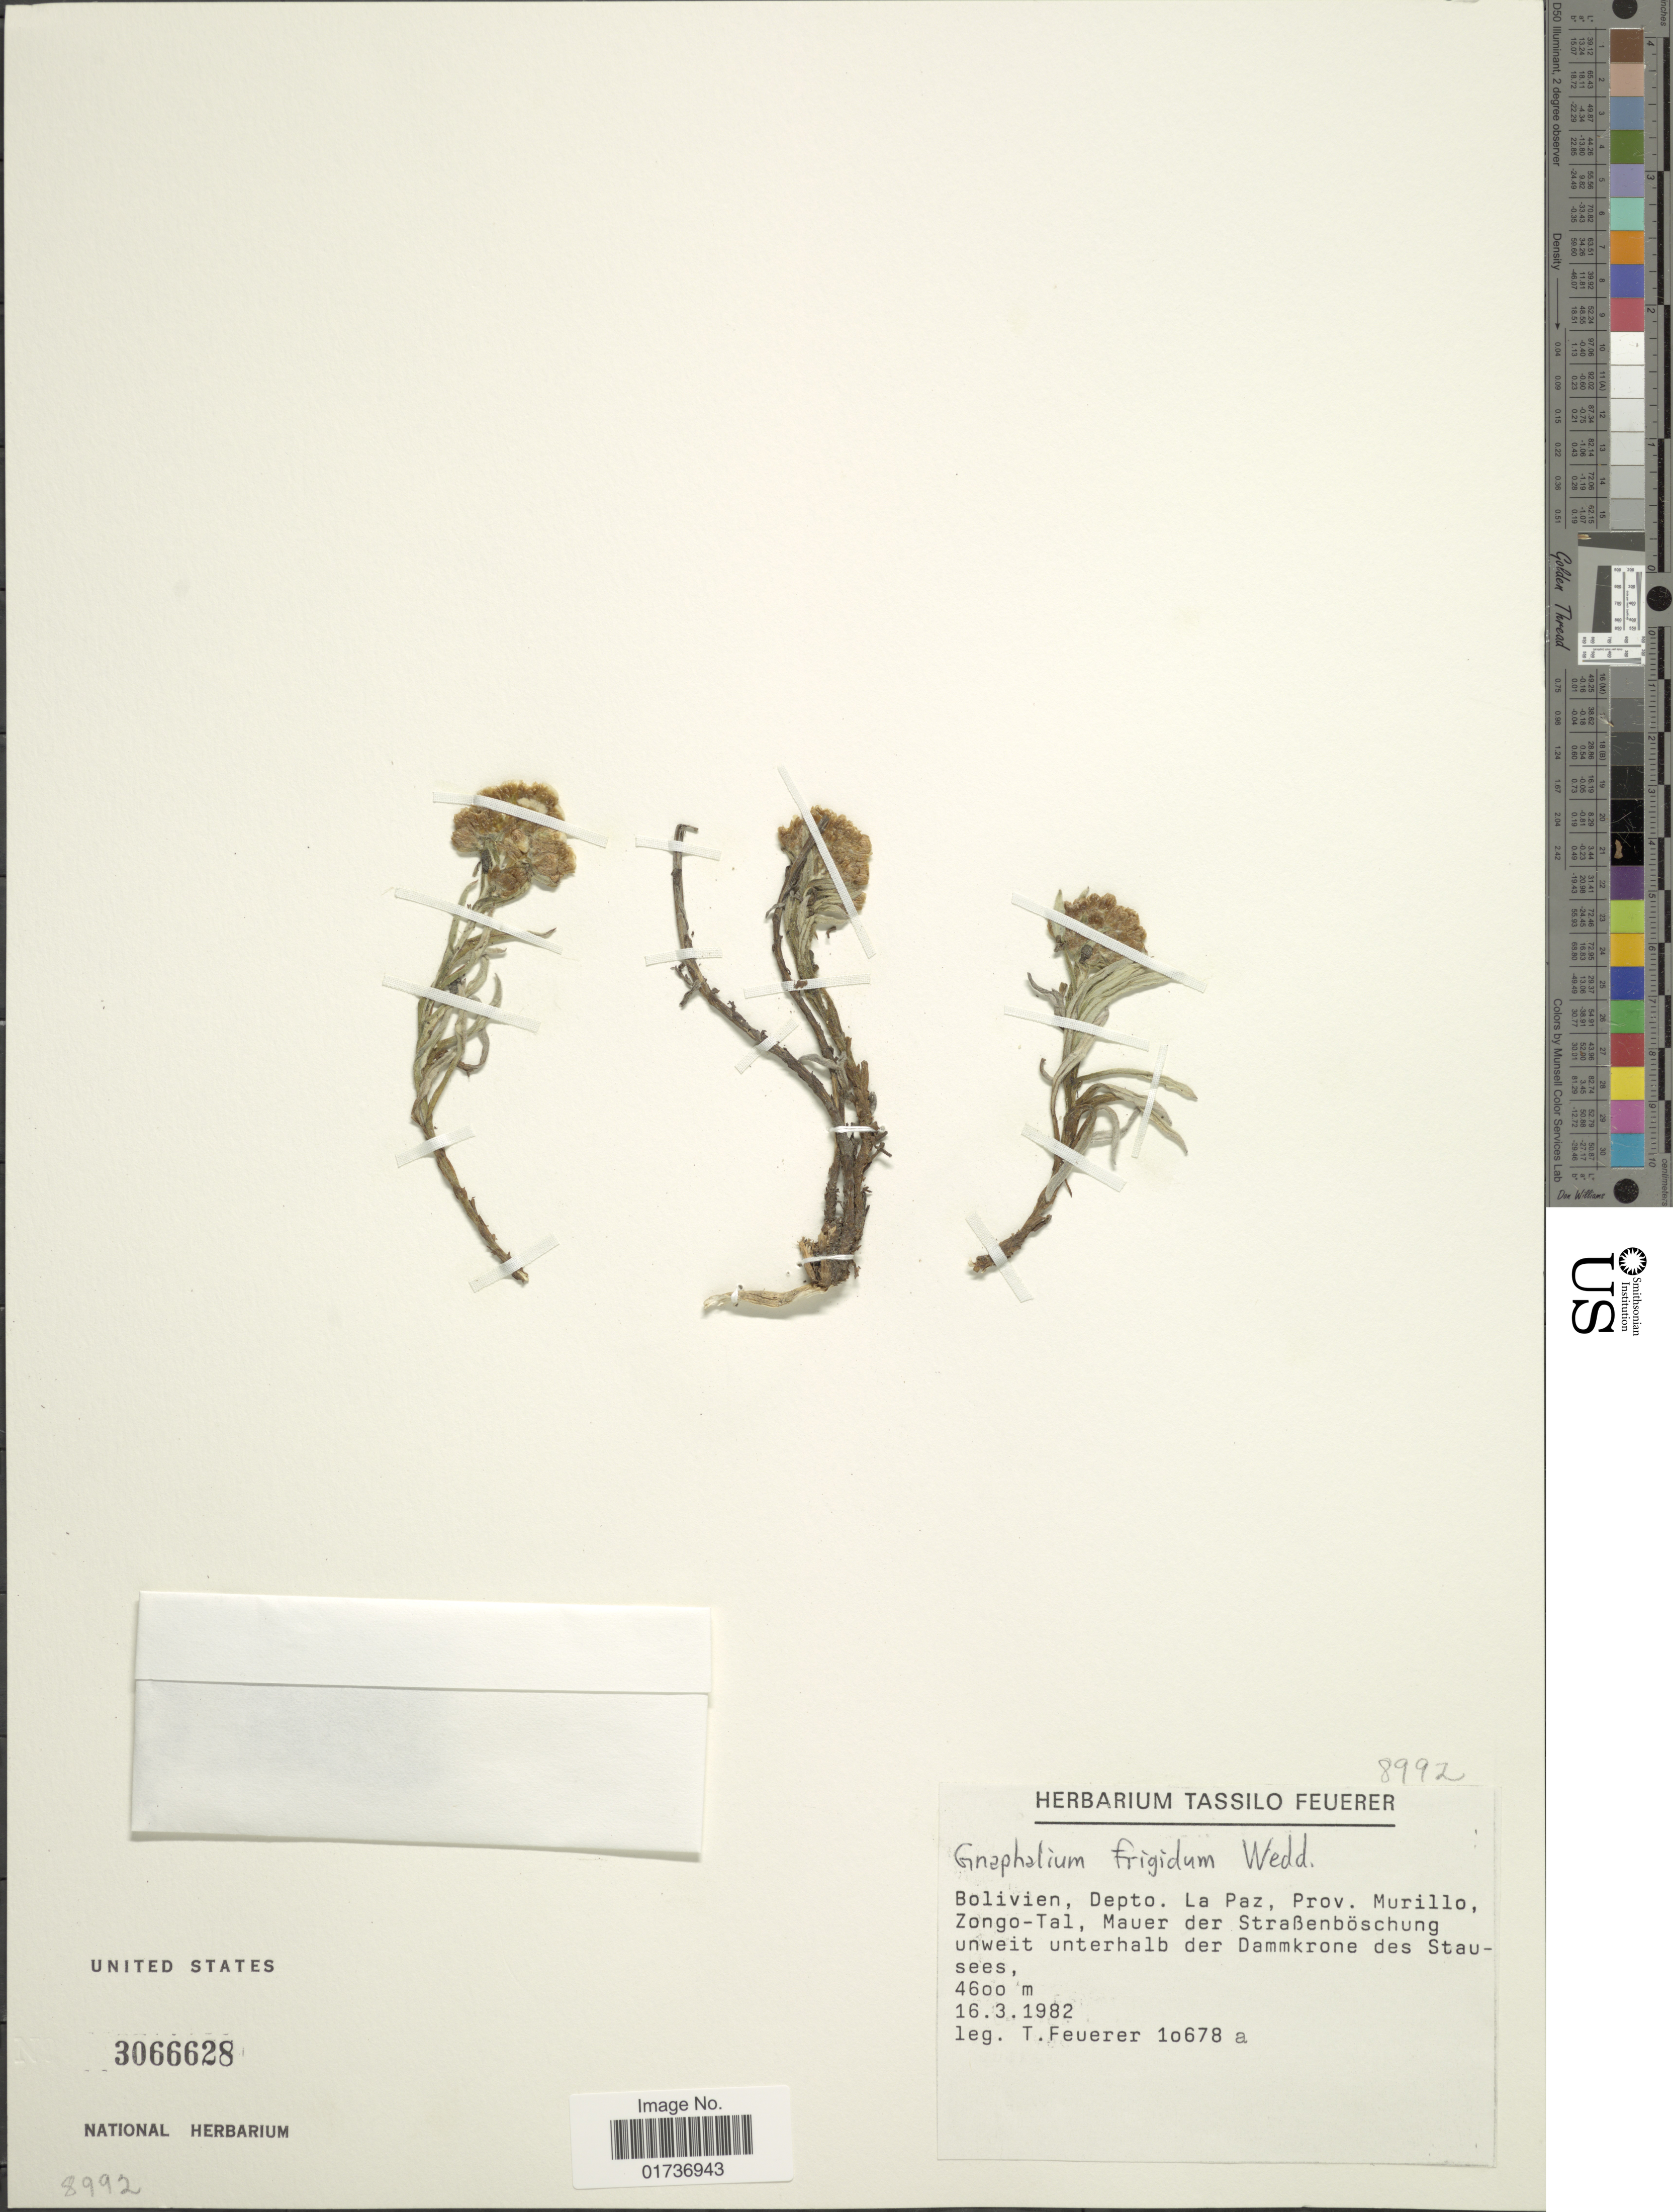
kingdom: Plantae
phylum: Tracheophyta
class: Magnoliopsida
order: Asterales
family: Asteraceae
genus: Gnaphalium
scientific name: Gnaphalium frigidum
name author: Wedd.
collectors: T. Feuerer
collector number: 10678a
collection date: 1982-03-16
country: Bolivia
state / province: La Paz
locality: Depto La Paz, Prov. Murillo, Zongo-Tal, Mauer der Straßenböschung unweit unterhalb der Dammkrone des Staisees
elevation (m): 4600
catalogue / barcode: US 3066628